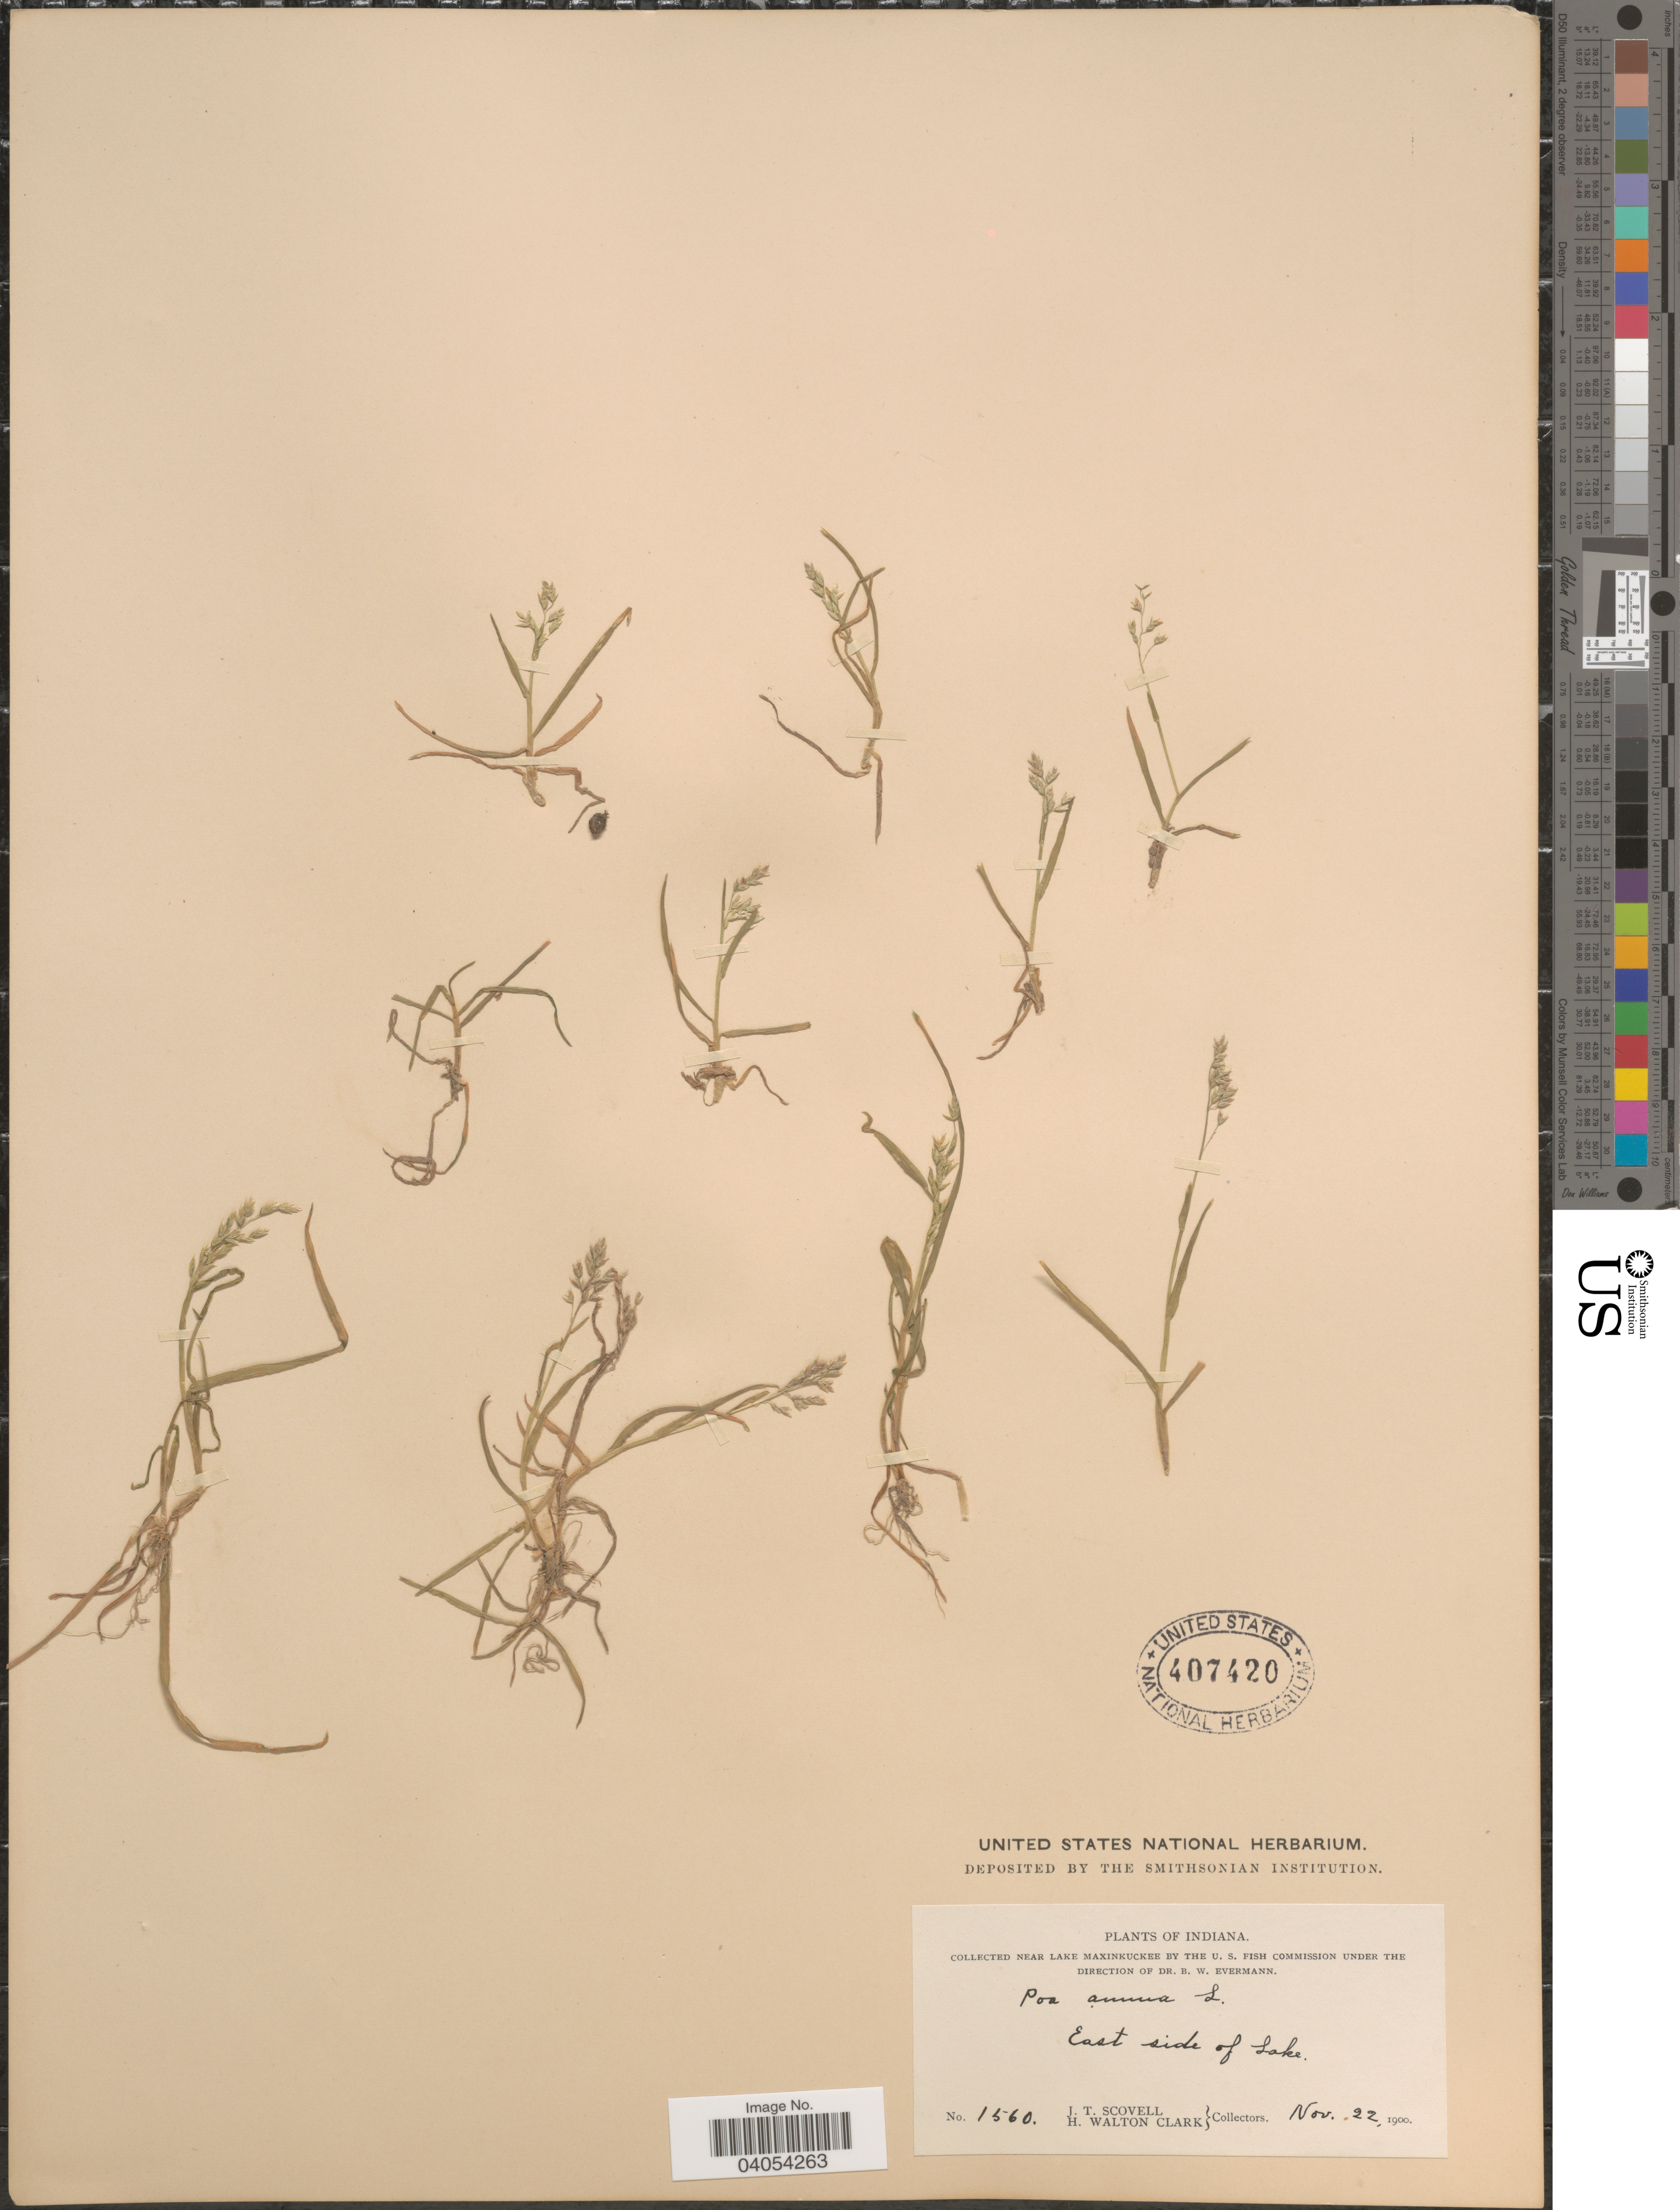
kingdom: Plantae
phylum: Tracheophyta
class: Liliopsida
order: Poales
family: Poaceae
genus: Poa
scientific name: Poa annua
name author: L.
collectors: J. T. Scovell & H. W. Clark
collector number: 1560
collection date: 1900-11-22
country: United States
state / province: Indiana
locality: Near Lake Maxinkuckee. East side of Lake.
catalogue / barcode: US 407420